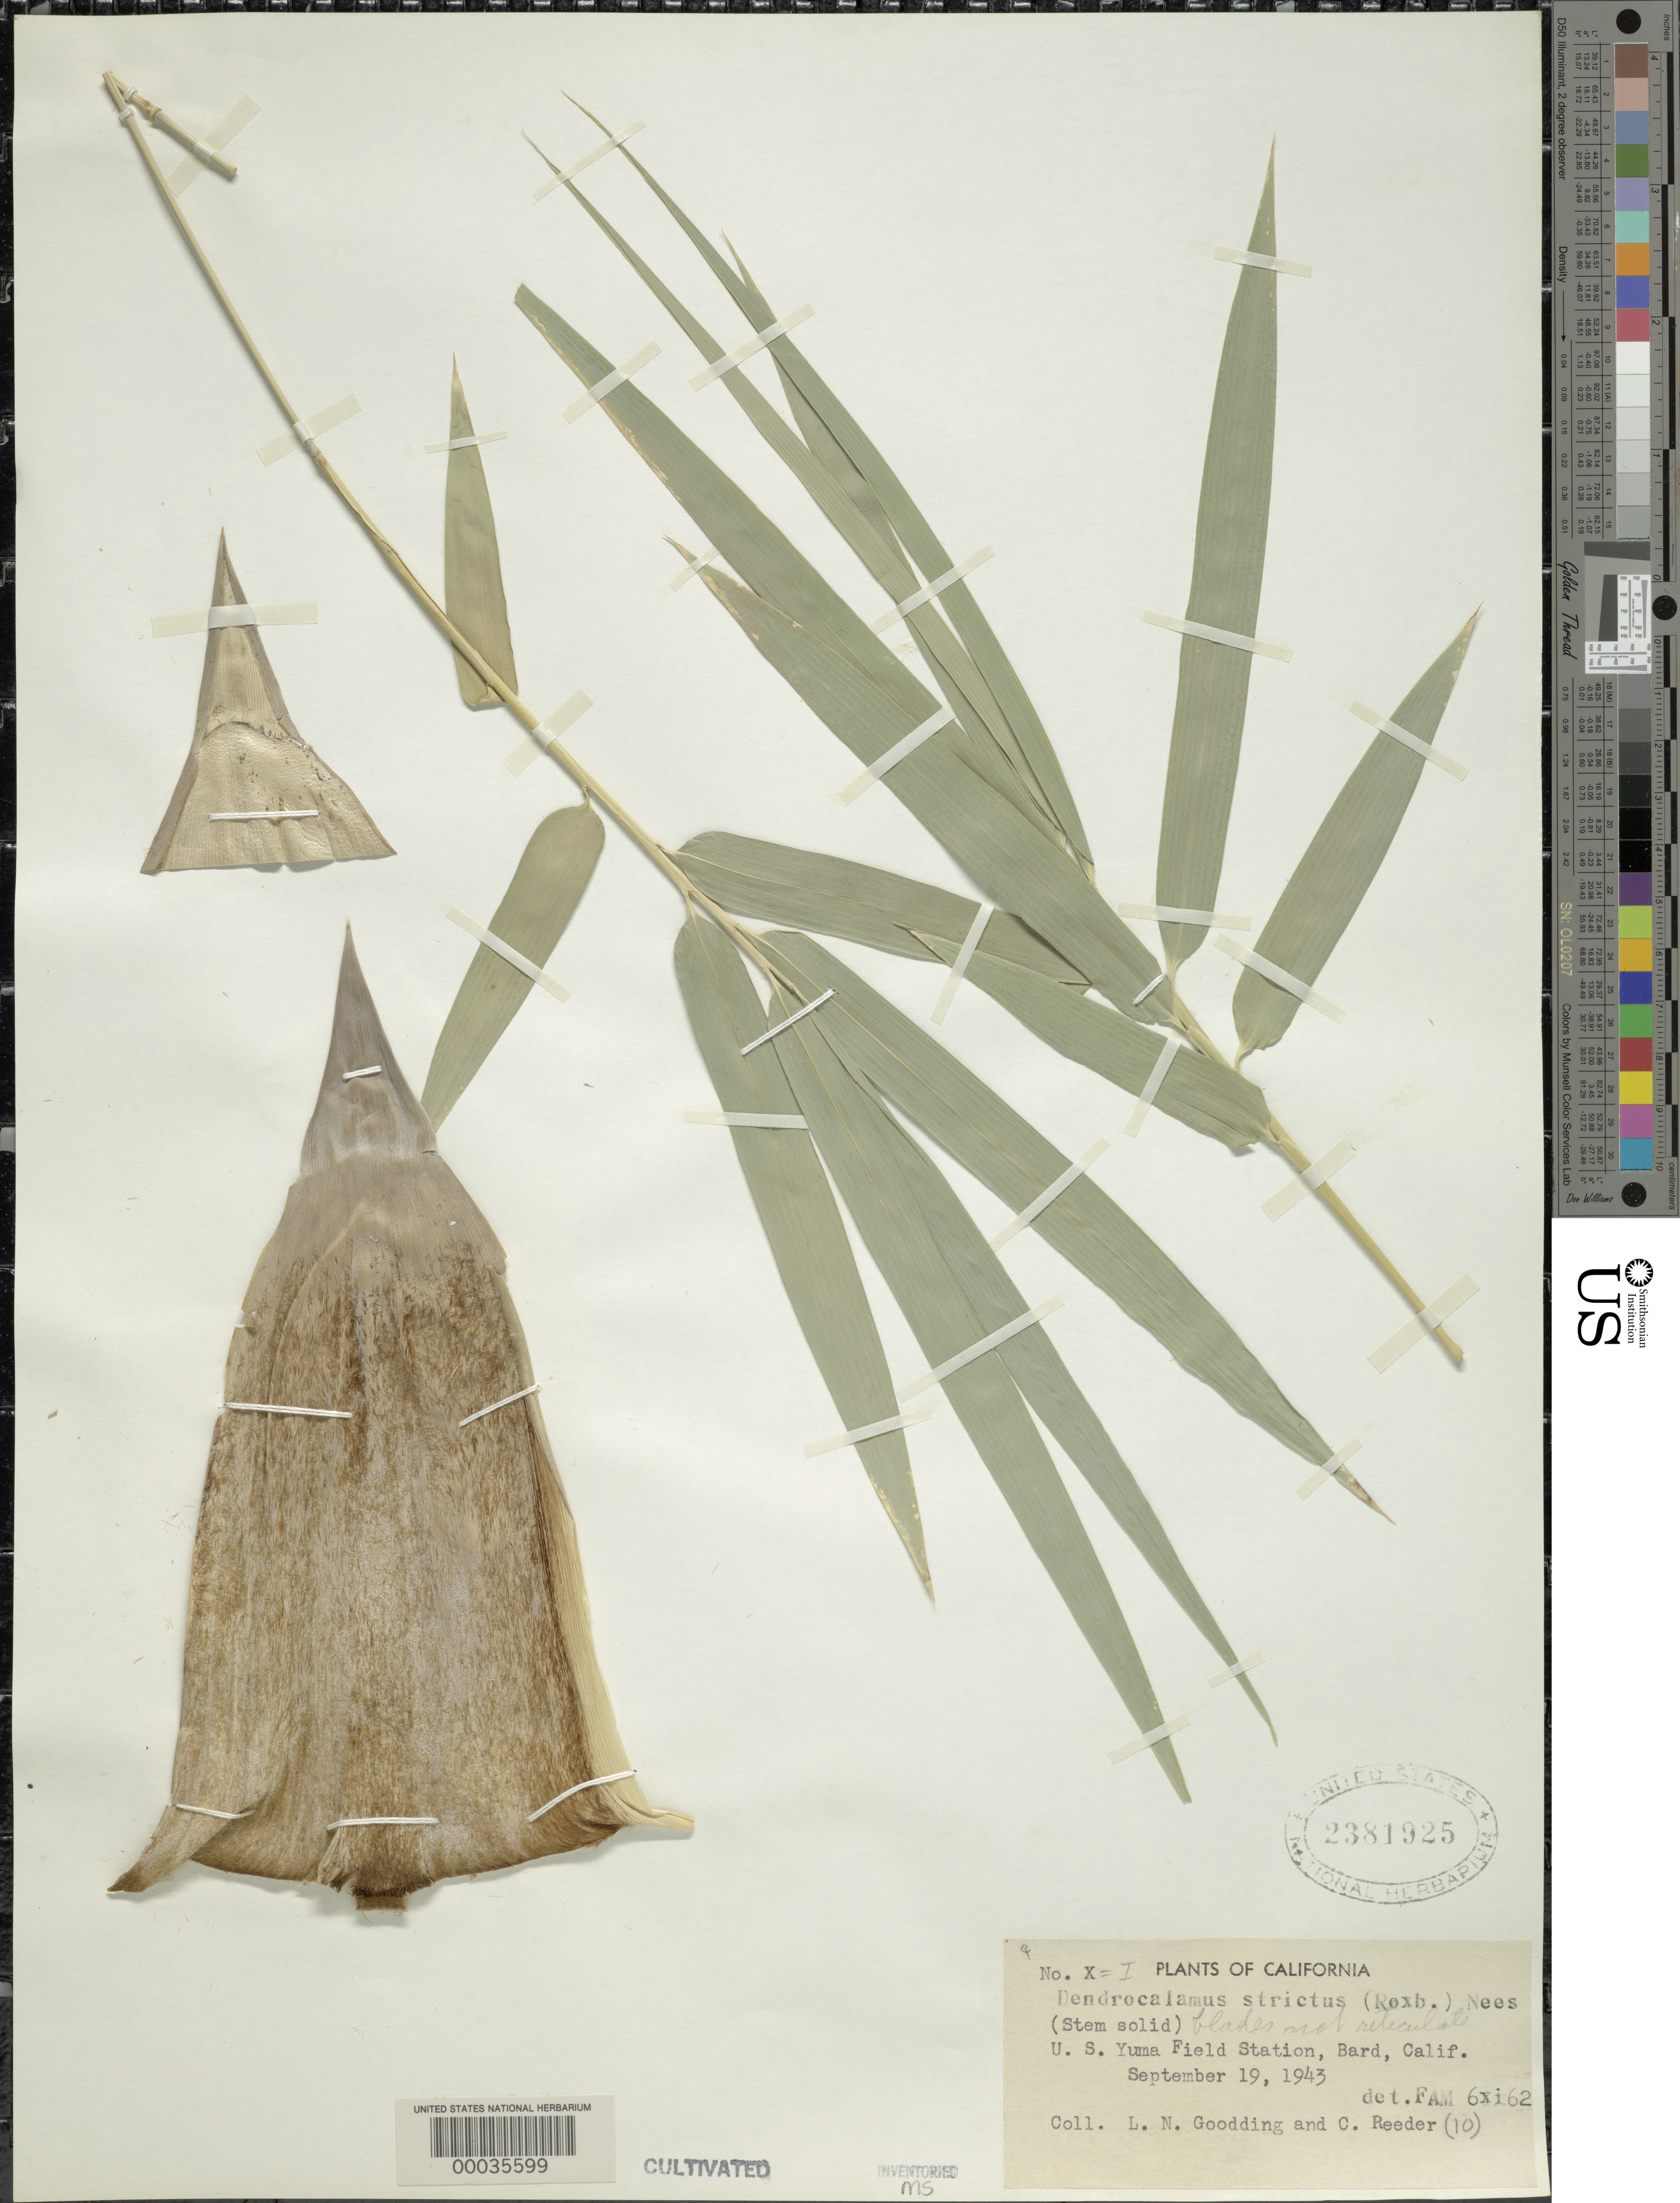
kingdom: Plantae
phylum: Tracheophyta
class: Liliopsida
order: Poales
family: Poaceae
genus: Dendrocalamus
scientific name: Dendrocalamus strictus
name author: (Roxb.) Nees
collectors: L. N. Goodding & C. G. Reeder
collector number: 10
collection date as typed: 19 Sep 1943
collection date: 1943-09-19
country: United States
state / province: California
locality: U.s. yuma field station-bard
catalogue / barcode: US 2381925